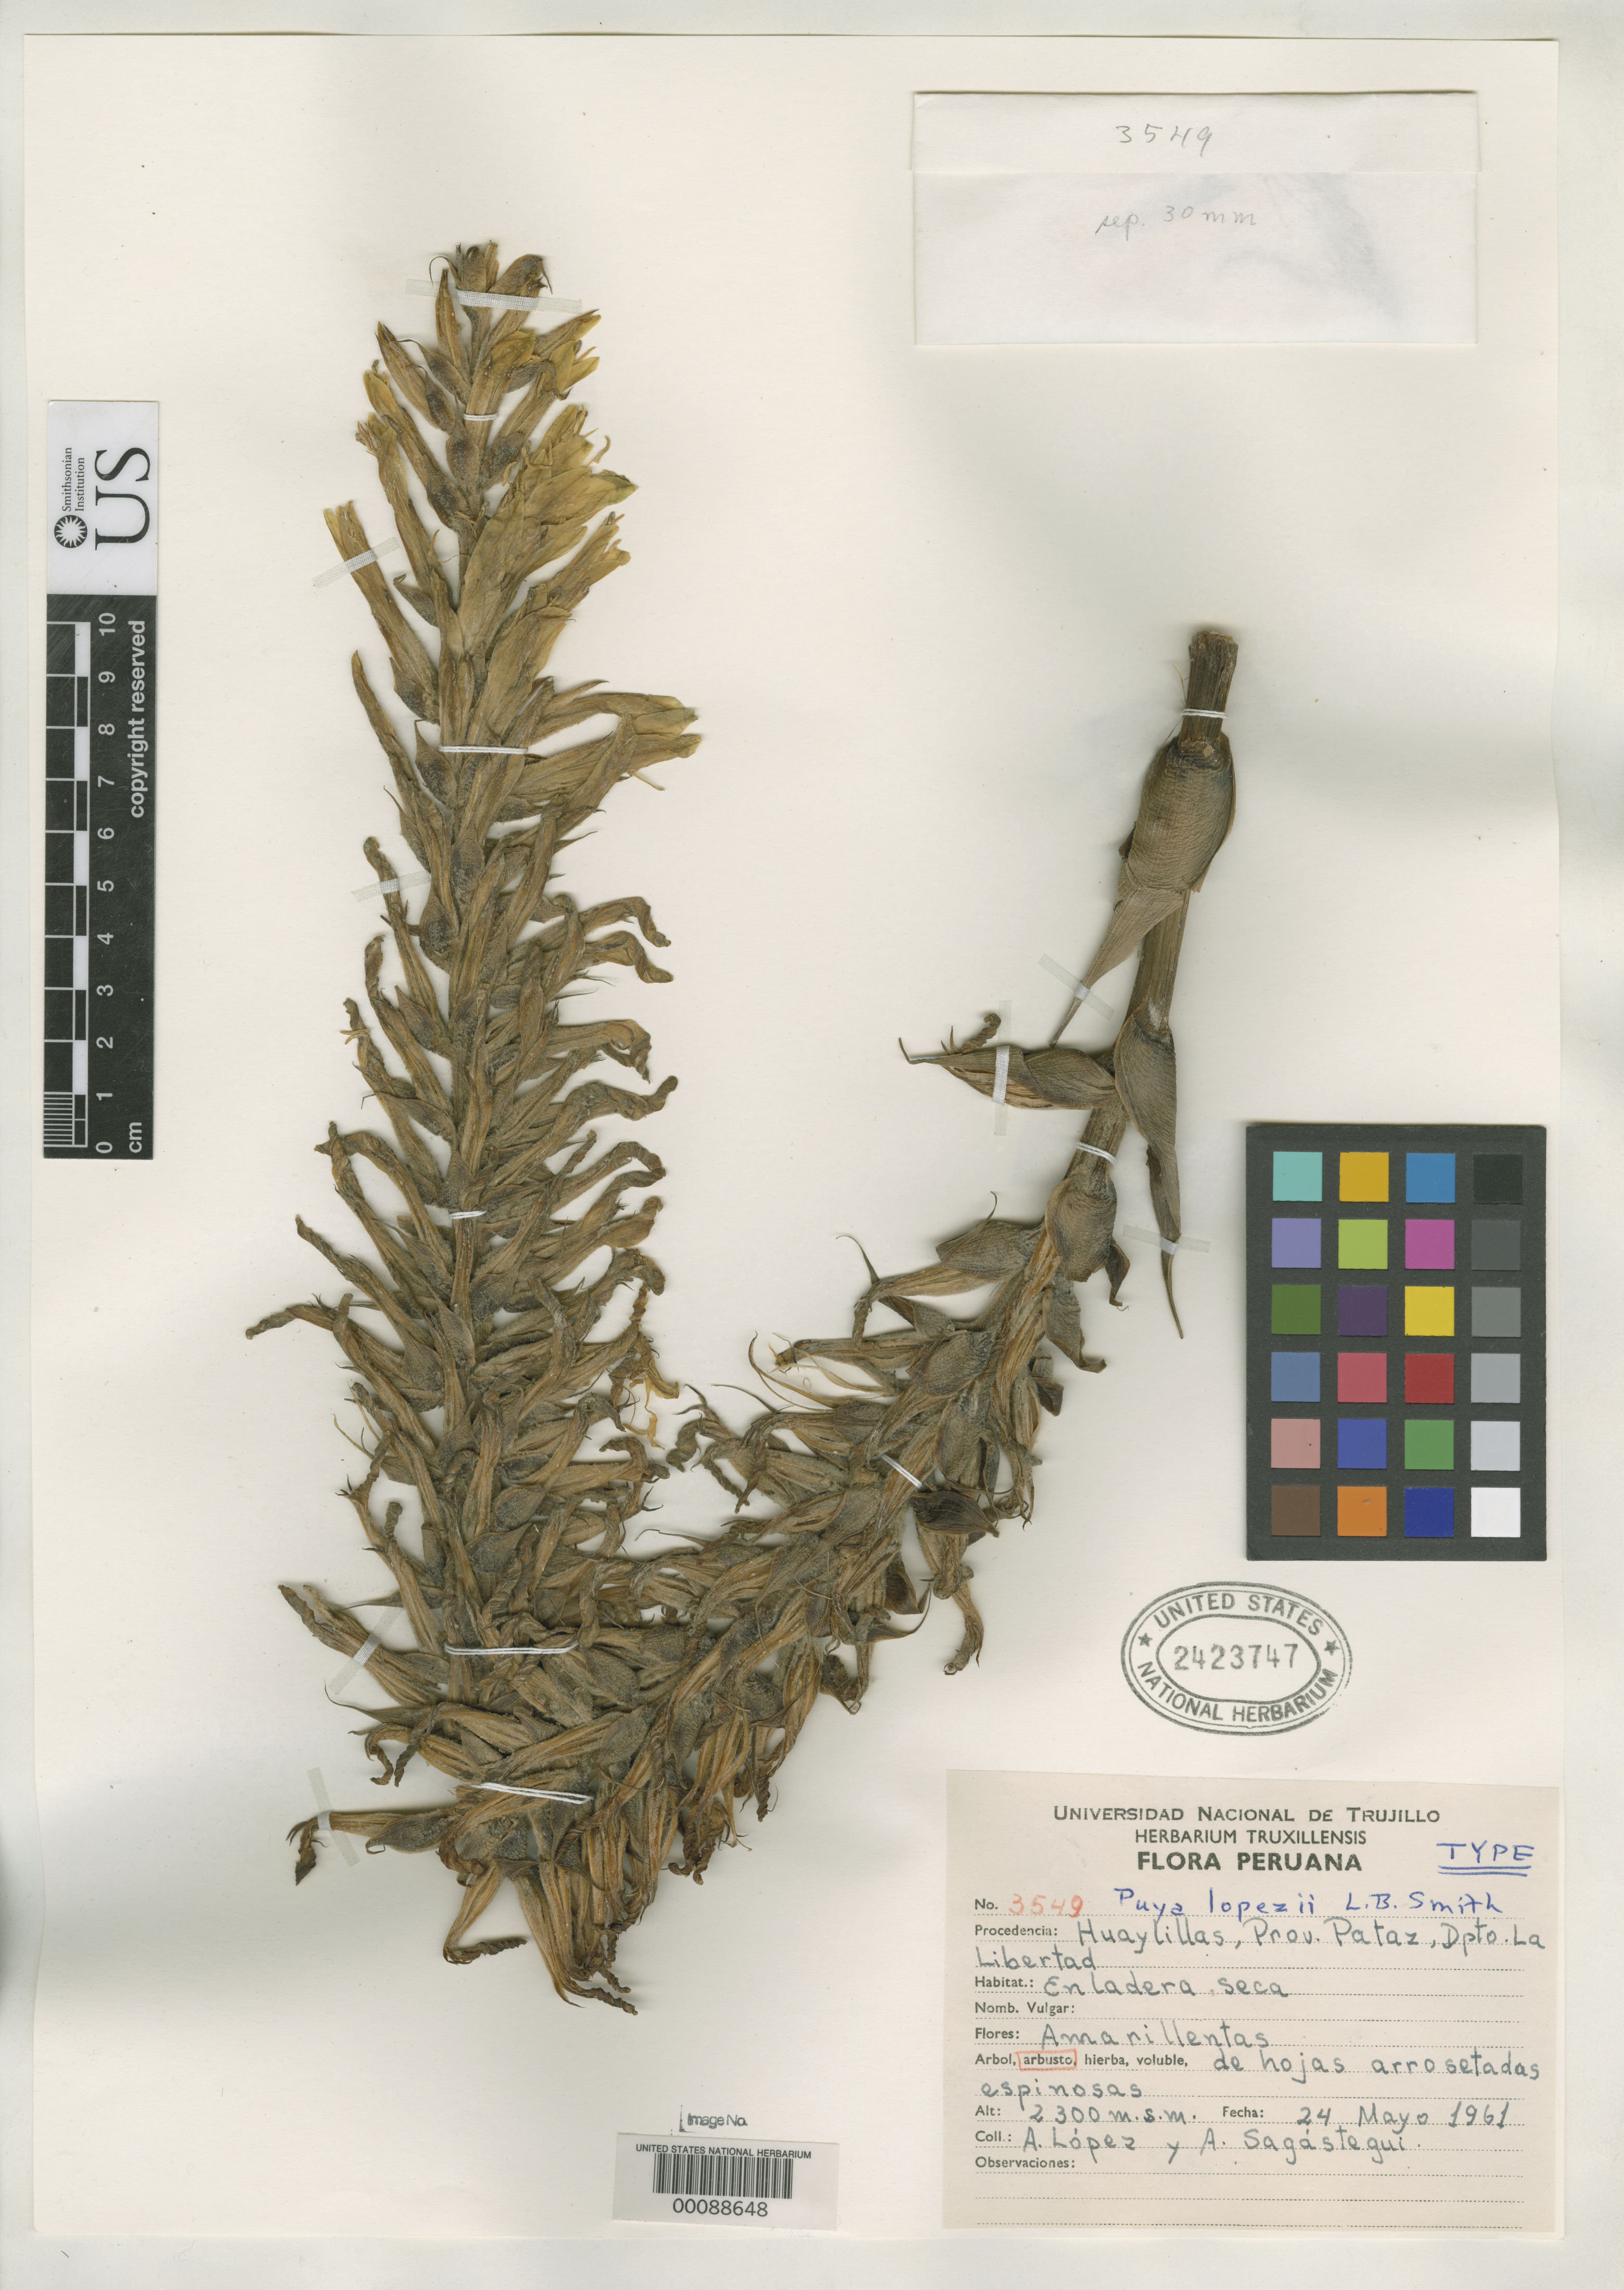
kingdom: Plantae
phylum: Tracheophyta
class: Liliopsida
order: Poales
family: Bromeliaceae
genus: Puya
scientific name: Puya lopezii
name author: L.B. Sm.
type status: Holotype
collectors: A. Lopez & A. Sagástegui A.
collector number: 3549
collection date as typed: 24 May 1961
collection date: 1961-05-24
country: Peru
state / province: La Libertad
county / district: Pataz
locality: Huaylillas.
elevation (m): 2300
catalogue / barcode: US 2423747